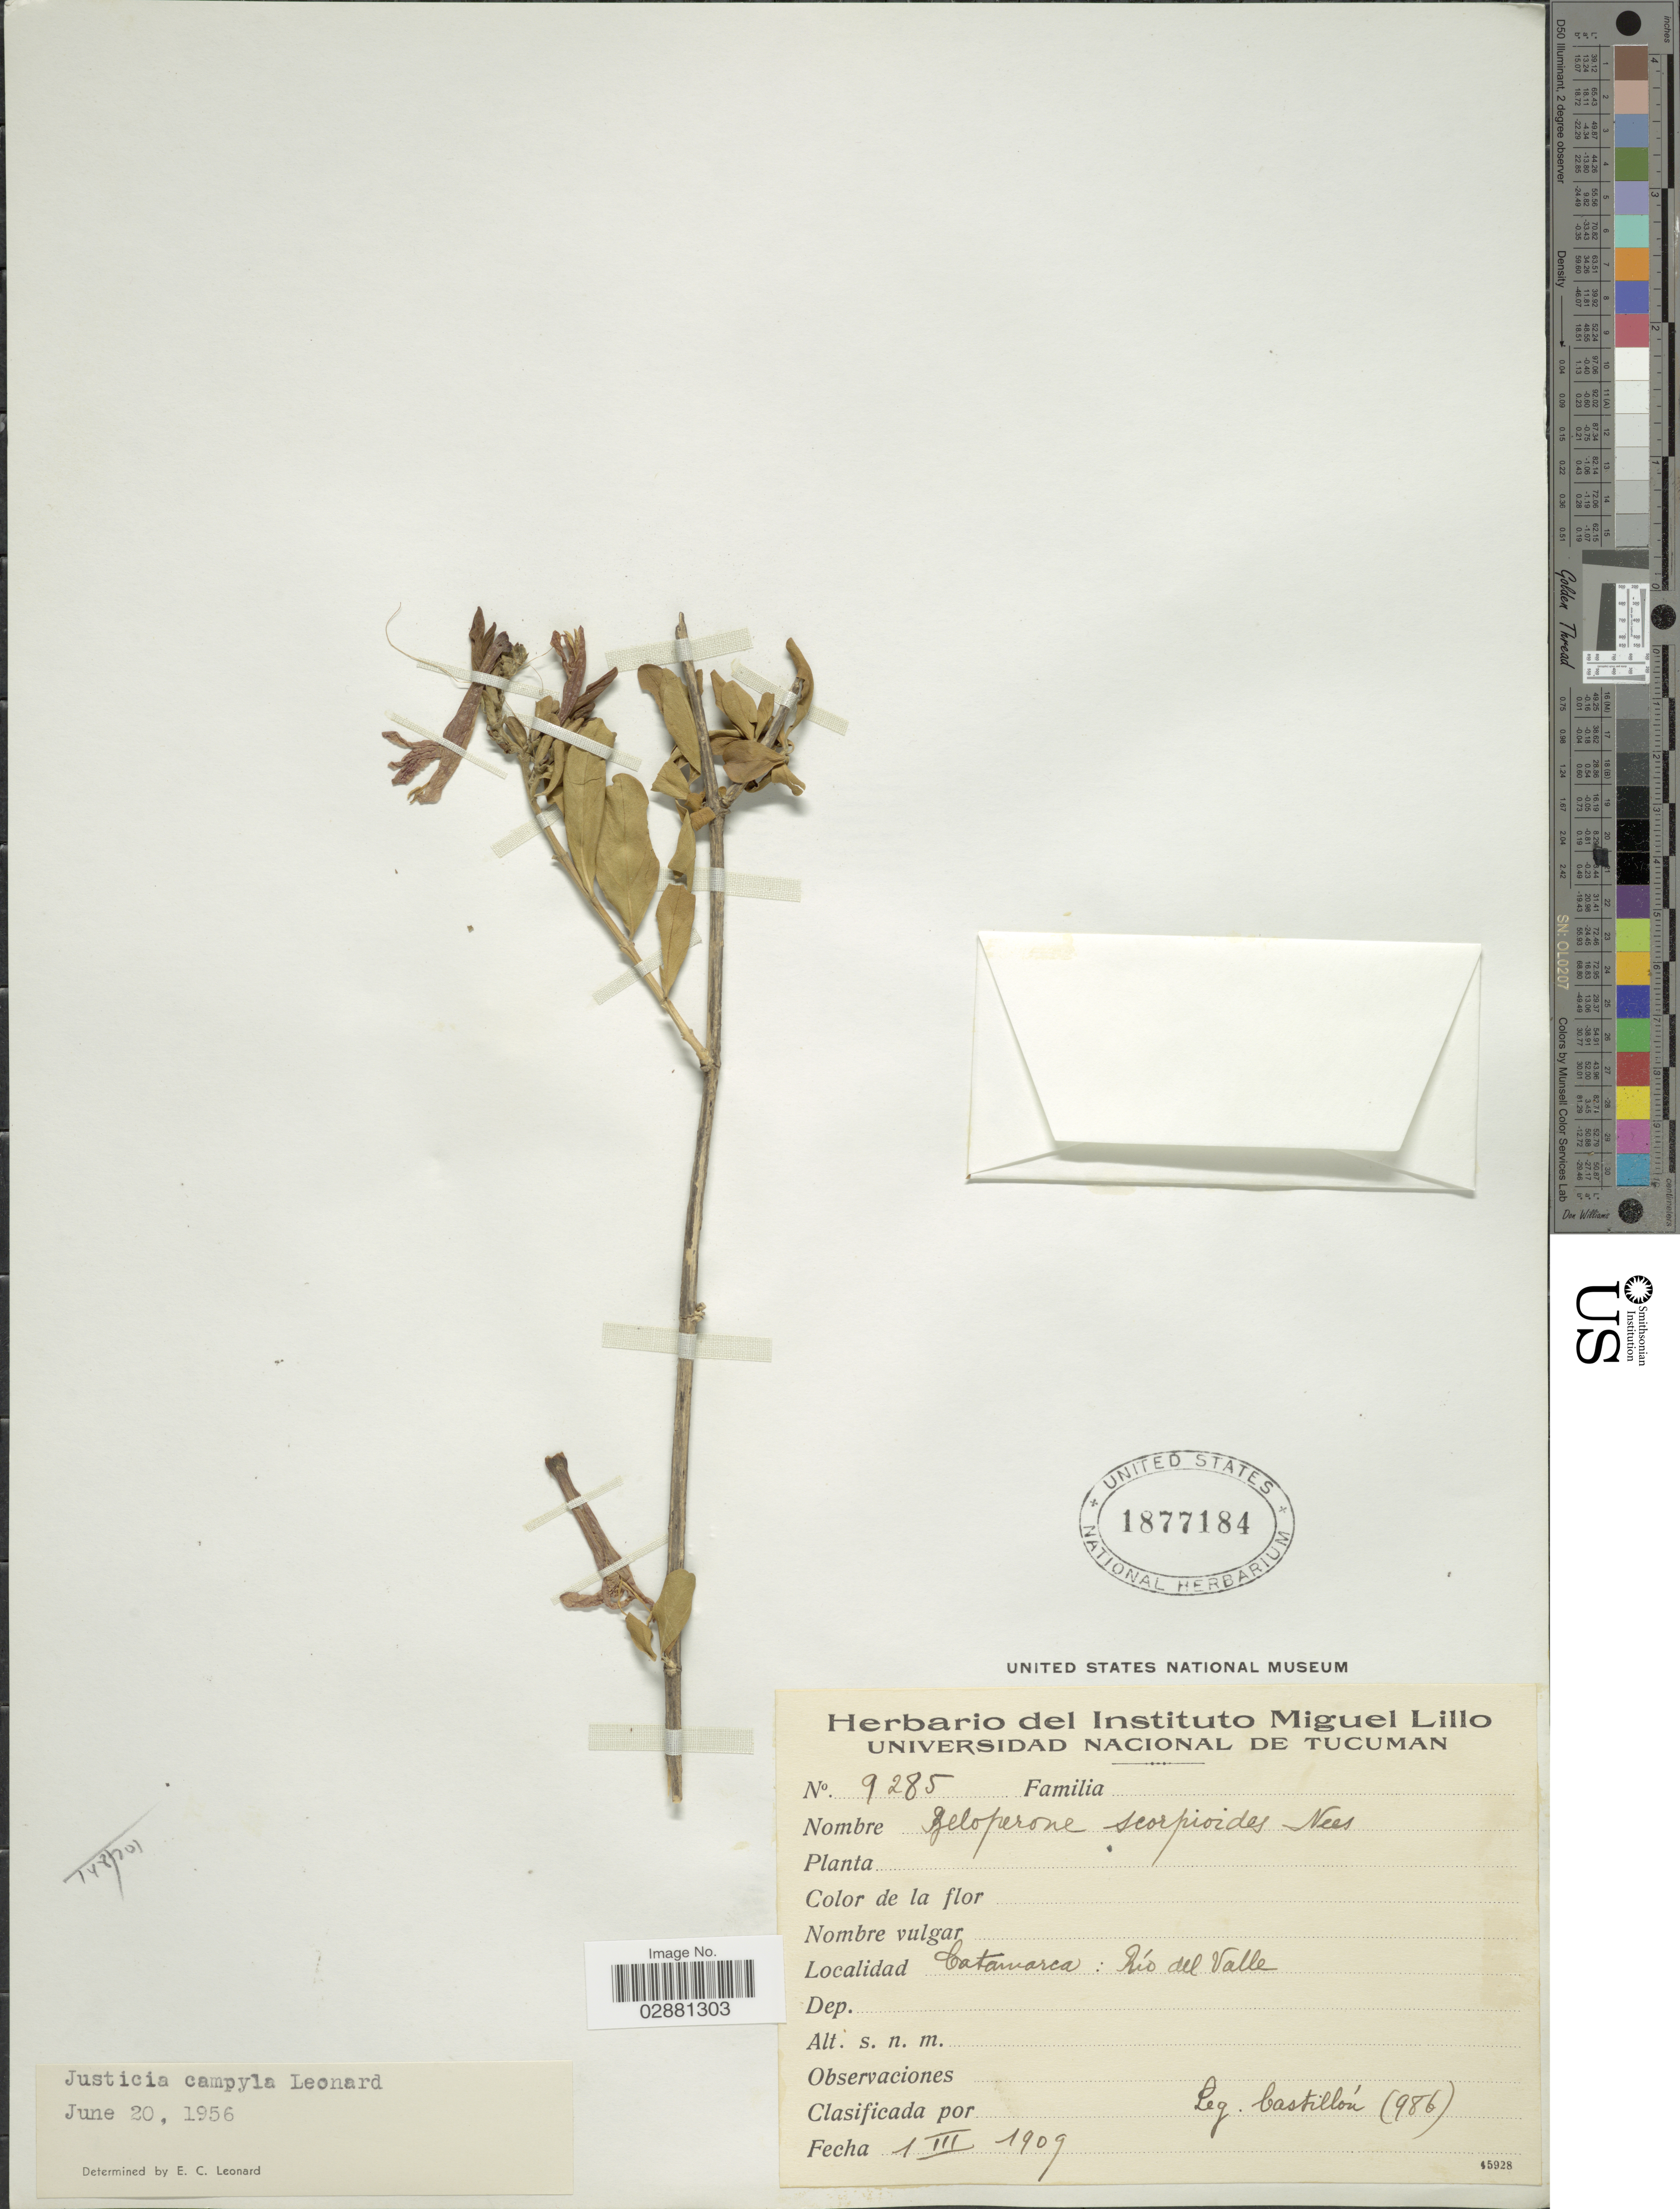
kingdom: Plantae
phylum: Tracheophyta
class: Magnoliopsida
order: Lamiales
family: Acanthaceae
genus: Justicia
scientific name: Justicia xylosteoides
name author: Griseb.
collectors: Castillon, --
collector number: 986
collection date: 1909-03-01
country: Argentina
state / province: Catamarca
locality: Catamarca: Río del Valle.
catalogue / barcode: US 1877184